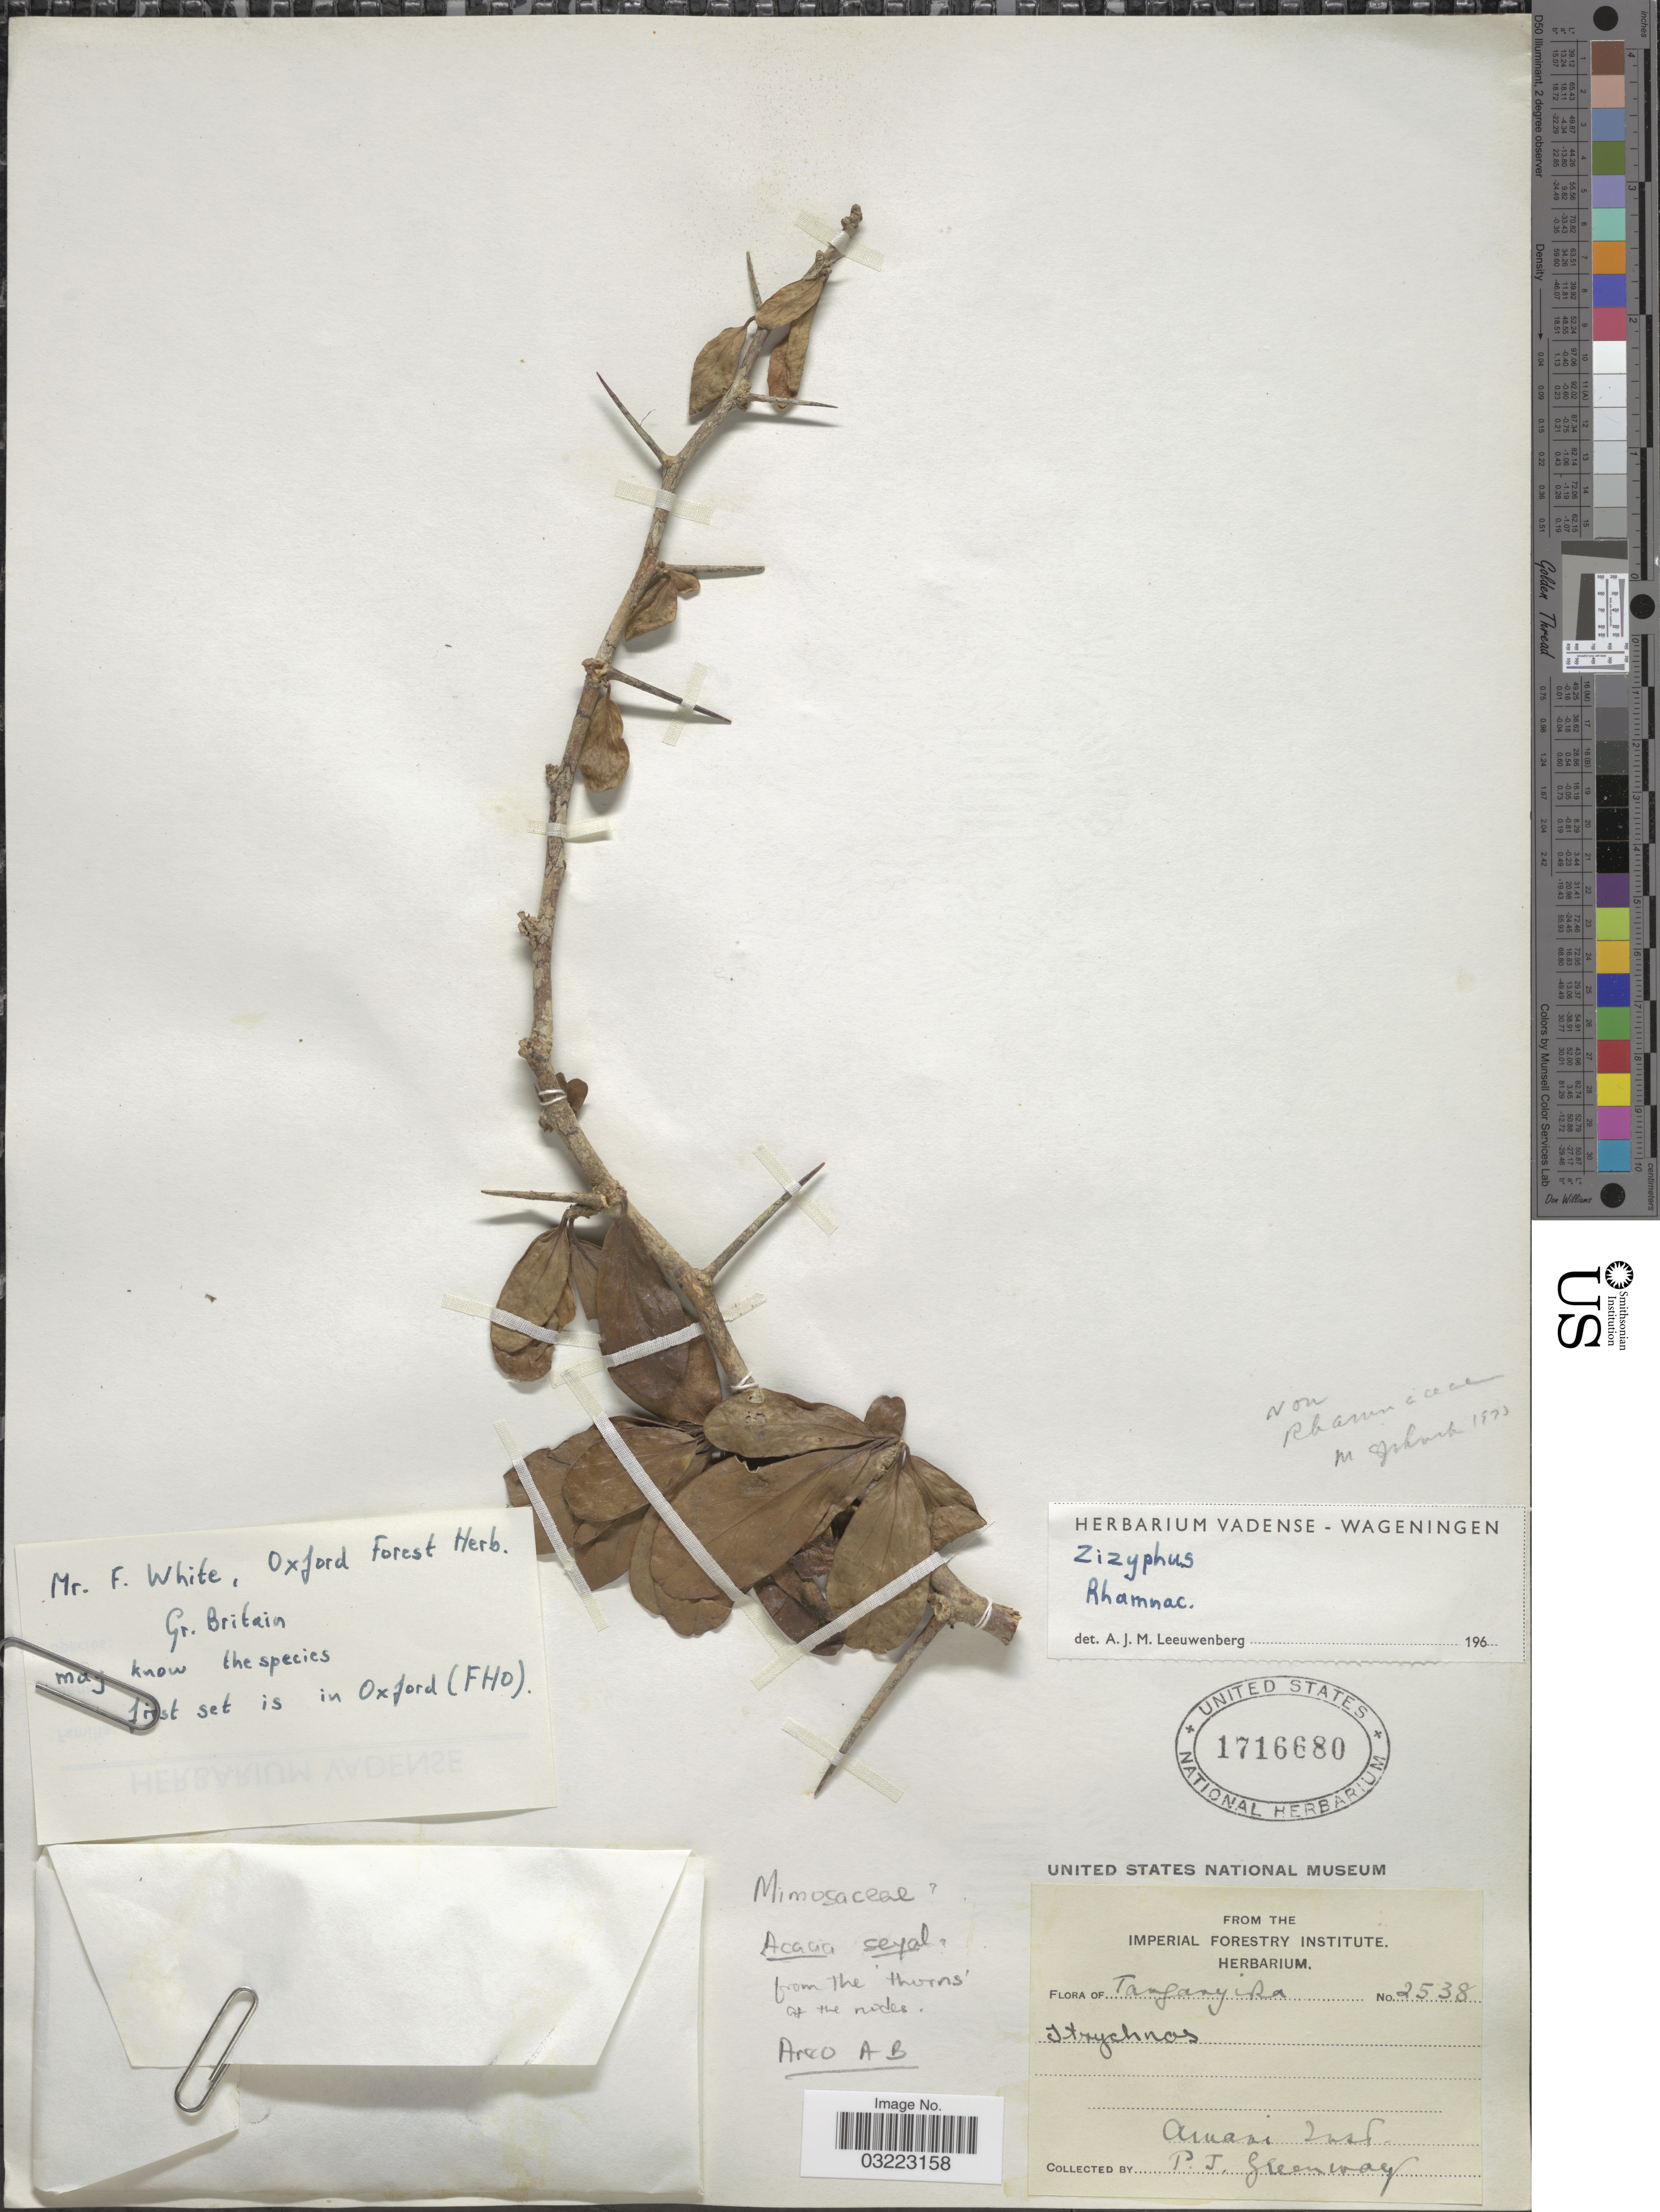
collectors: P. J. Greenway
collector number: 2538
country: Tanzania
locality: Tanganyika. Amani East [interpreted].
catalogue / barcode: US 1716680